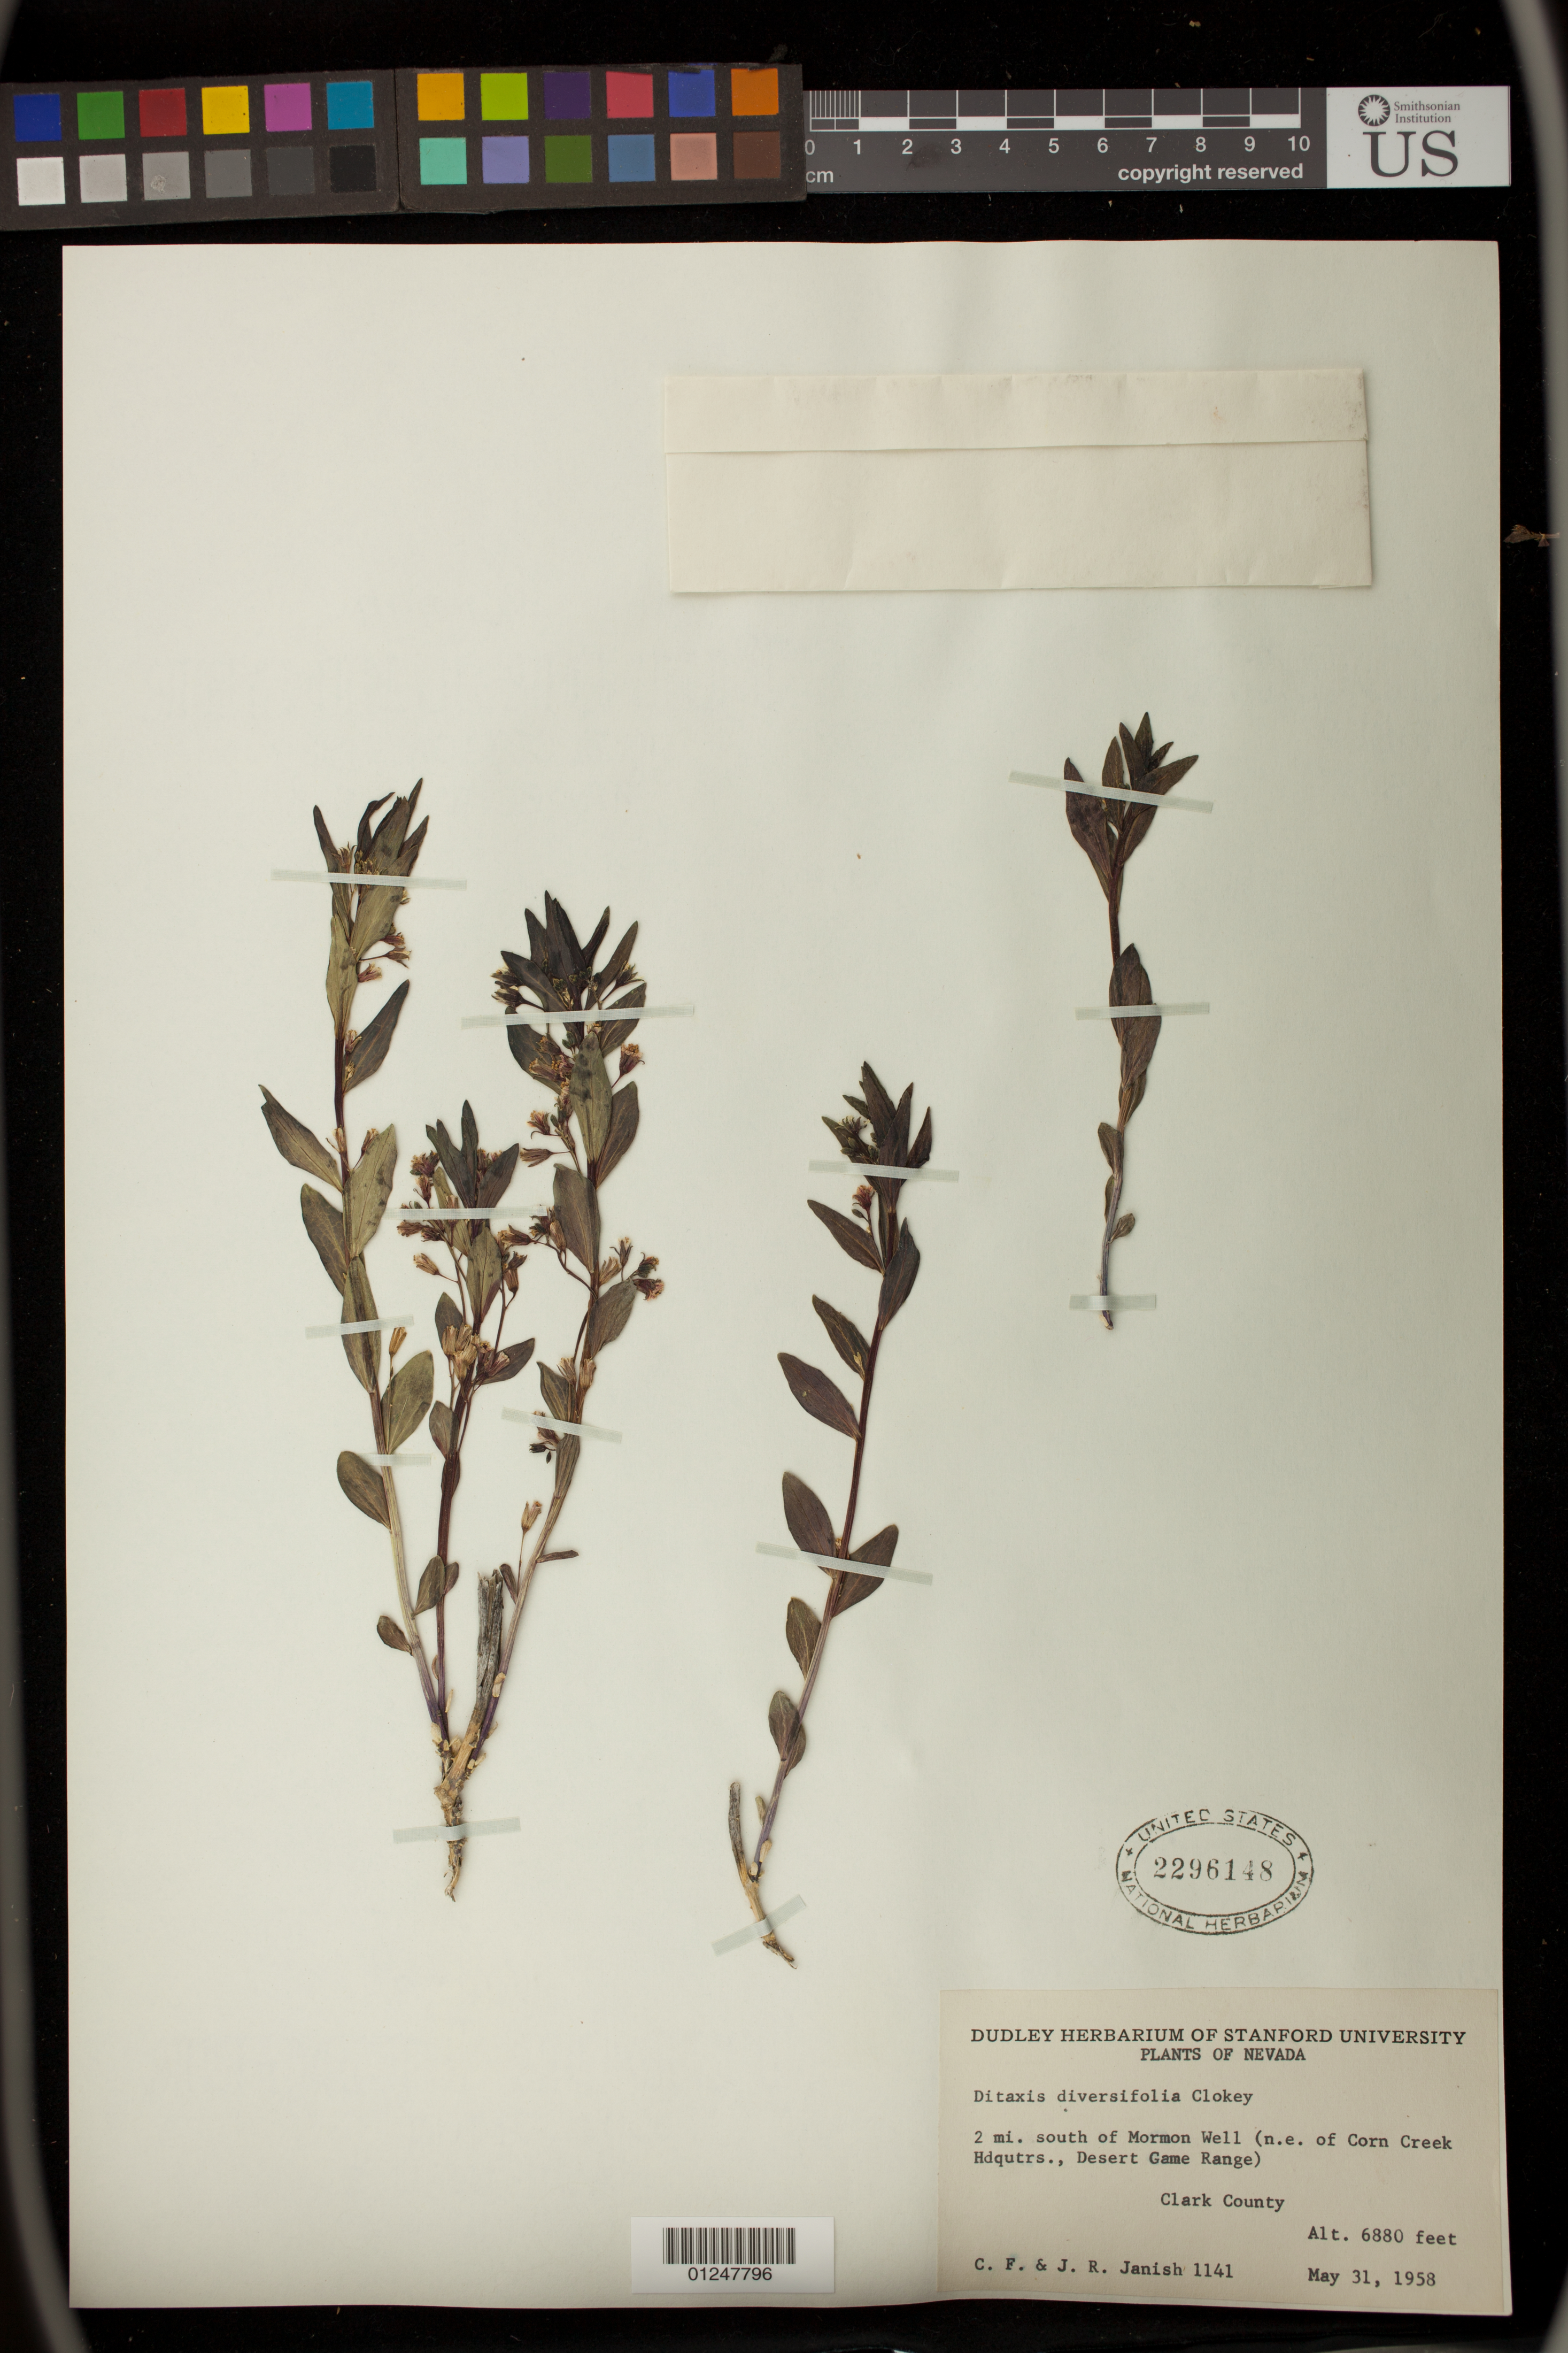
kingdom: Plantae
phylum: Tracheophyta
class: Magnoliopsida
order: Malpighiales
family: Euphorbiaceae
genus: Argythamnia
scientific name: Argythamnia cyanophylla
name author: (Wooton & Standl.) J.W. Ingram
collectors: C. F. Janish & J. Janish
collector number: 1141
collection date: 1958-05-31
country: United States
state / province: Nevada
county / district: Clark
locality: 2 mi. south of Mormon Well (NE of Corn Creek Hdqutrs., Desert Game Range)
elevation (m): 2097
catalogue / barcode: US 2296148